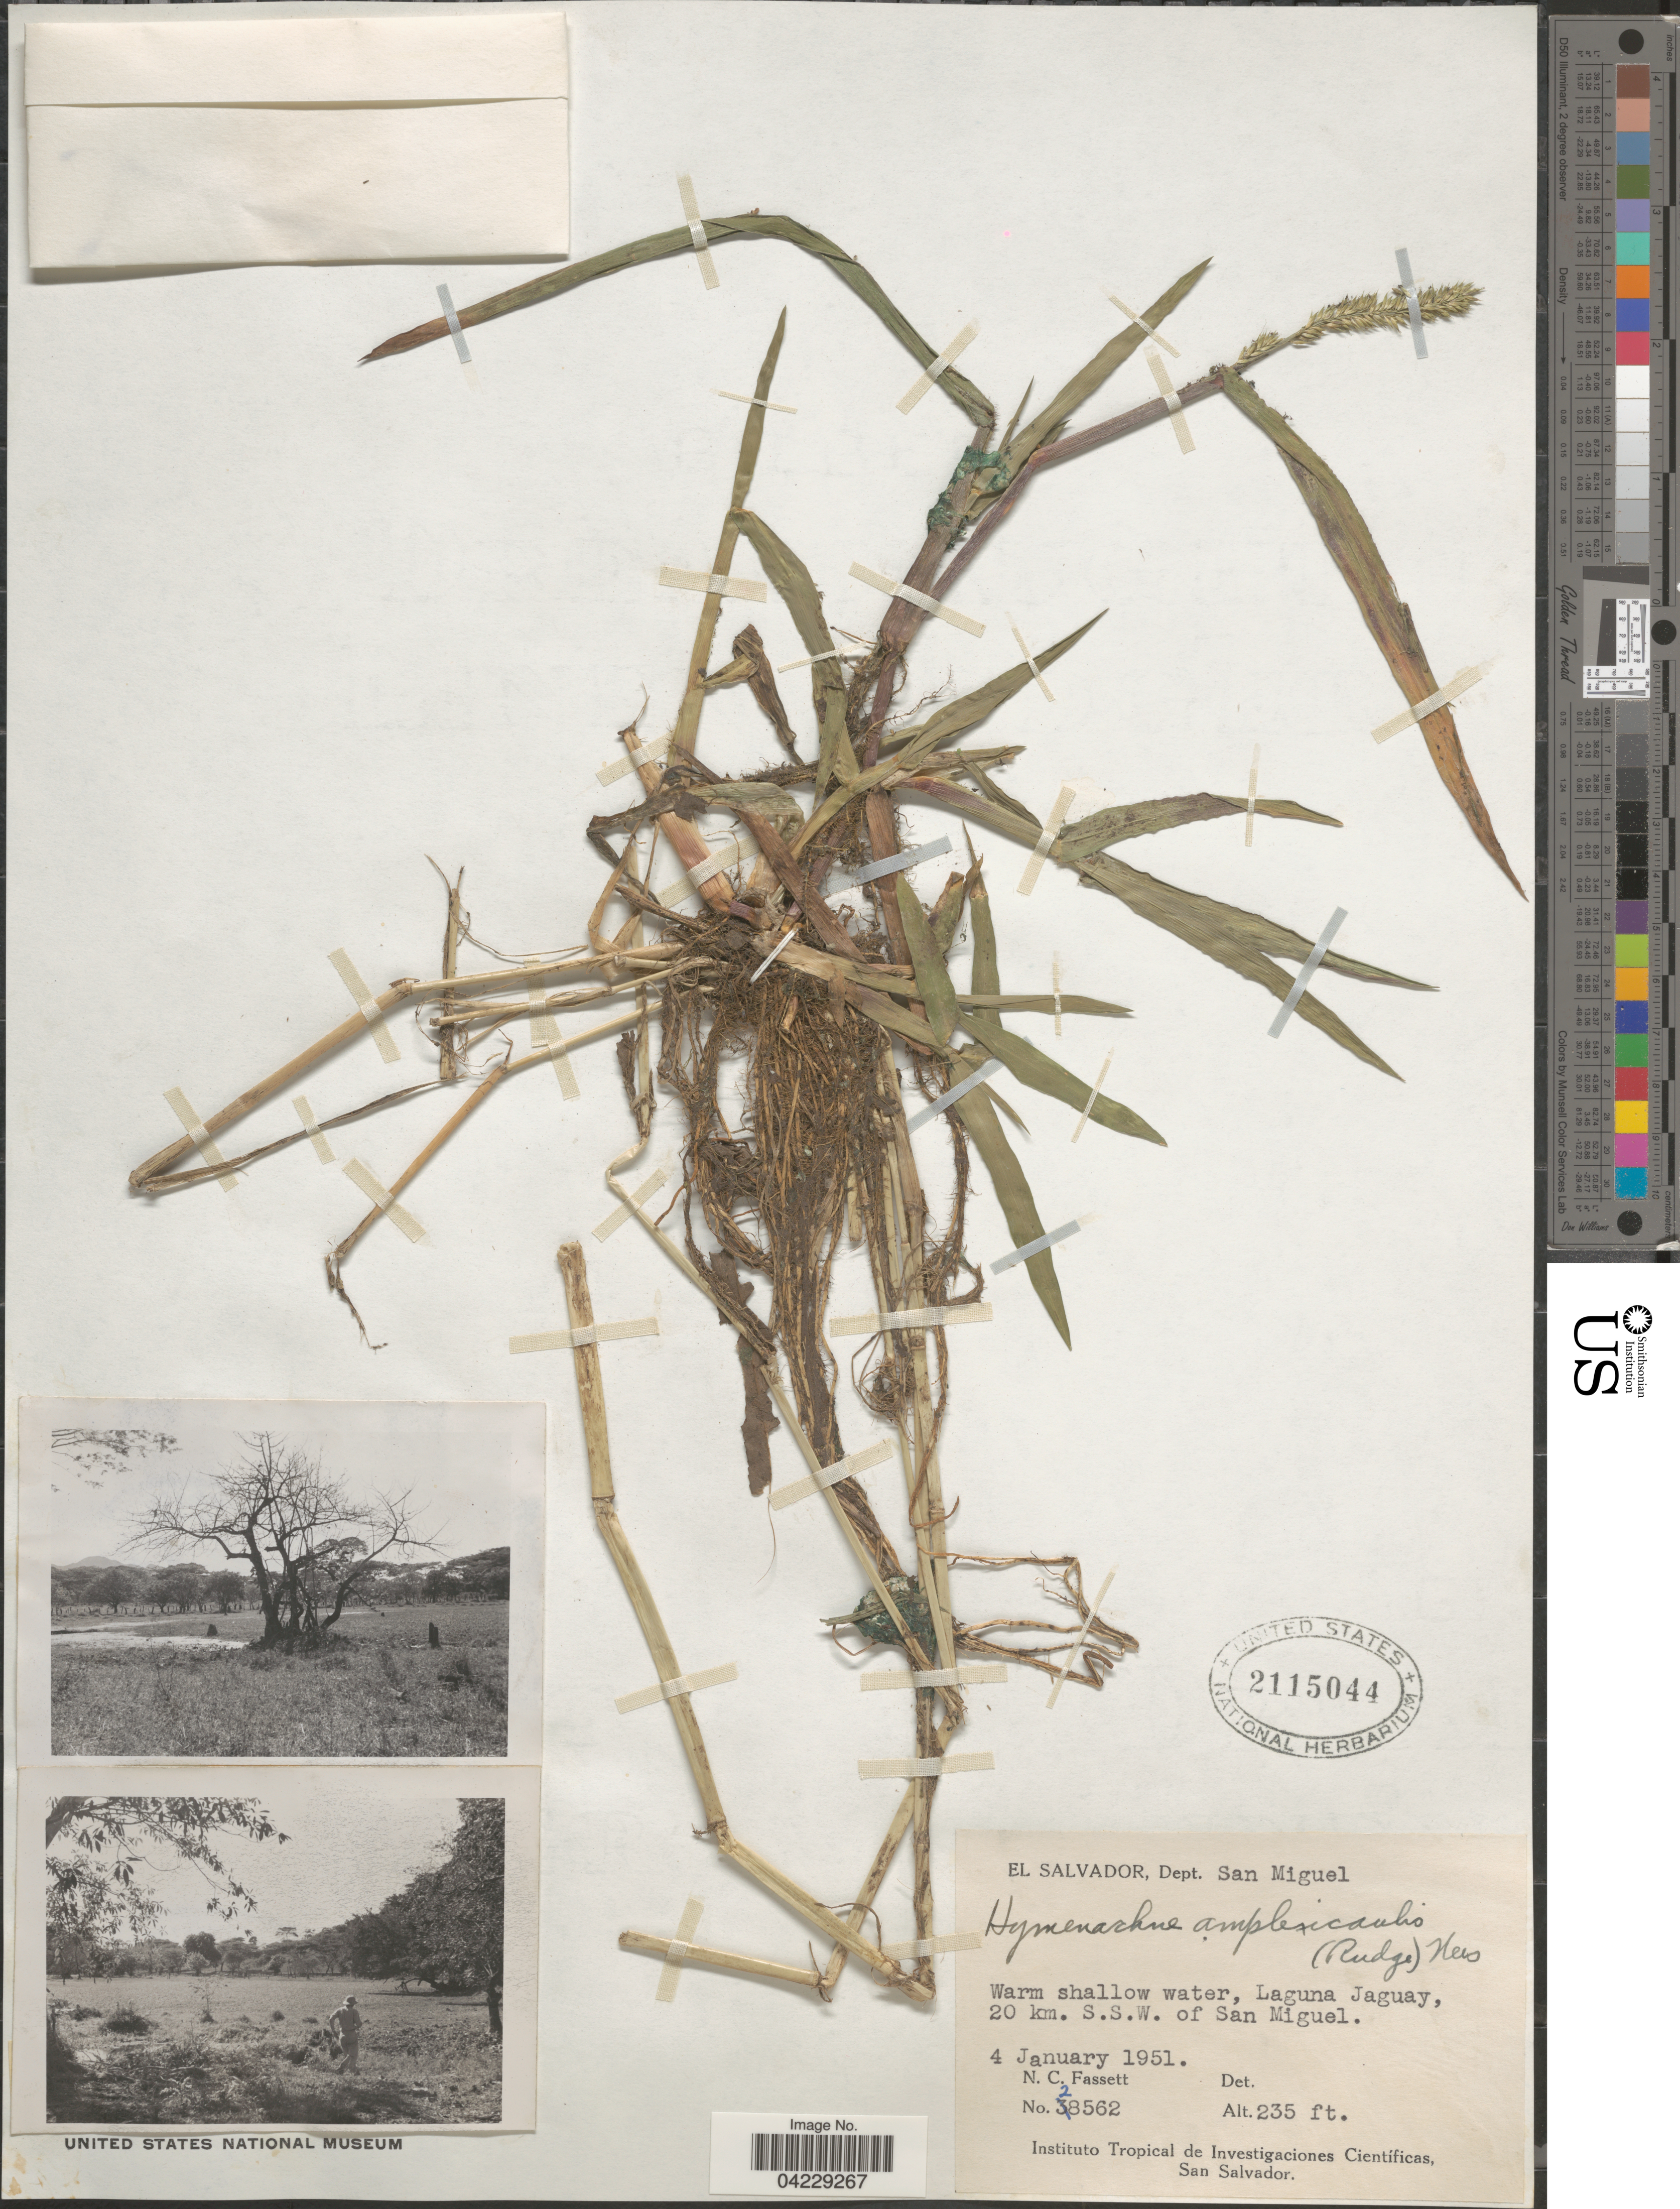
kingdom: Plantae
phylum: Tracheophyta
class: Liliopsida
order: Poales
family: Poaceae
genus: Hymenachne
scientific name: Hymenachne amplexicaulis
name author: (Rudge) Nees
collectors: N. C. Fassett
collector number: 28562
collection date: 1951-01-04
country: El Salvador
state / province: San Miguel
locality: Dept. San Miguel. Laguna Jaguay, 20 km. S.S.W. of San Miguel.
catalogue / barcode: US 2115044